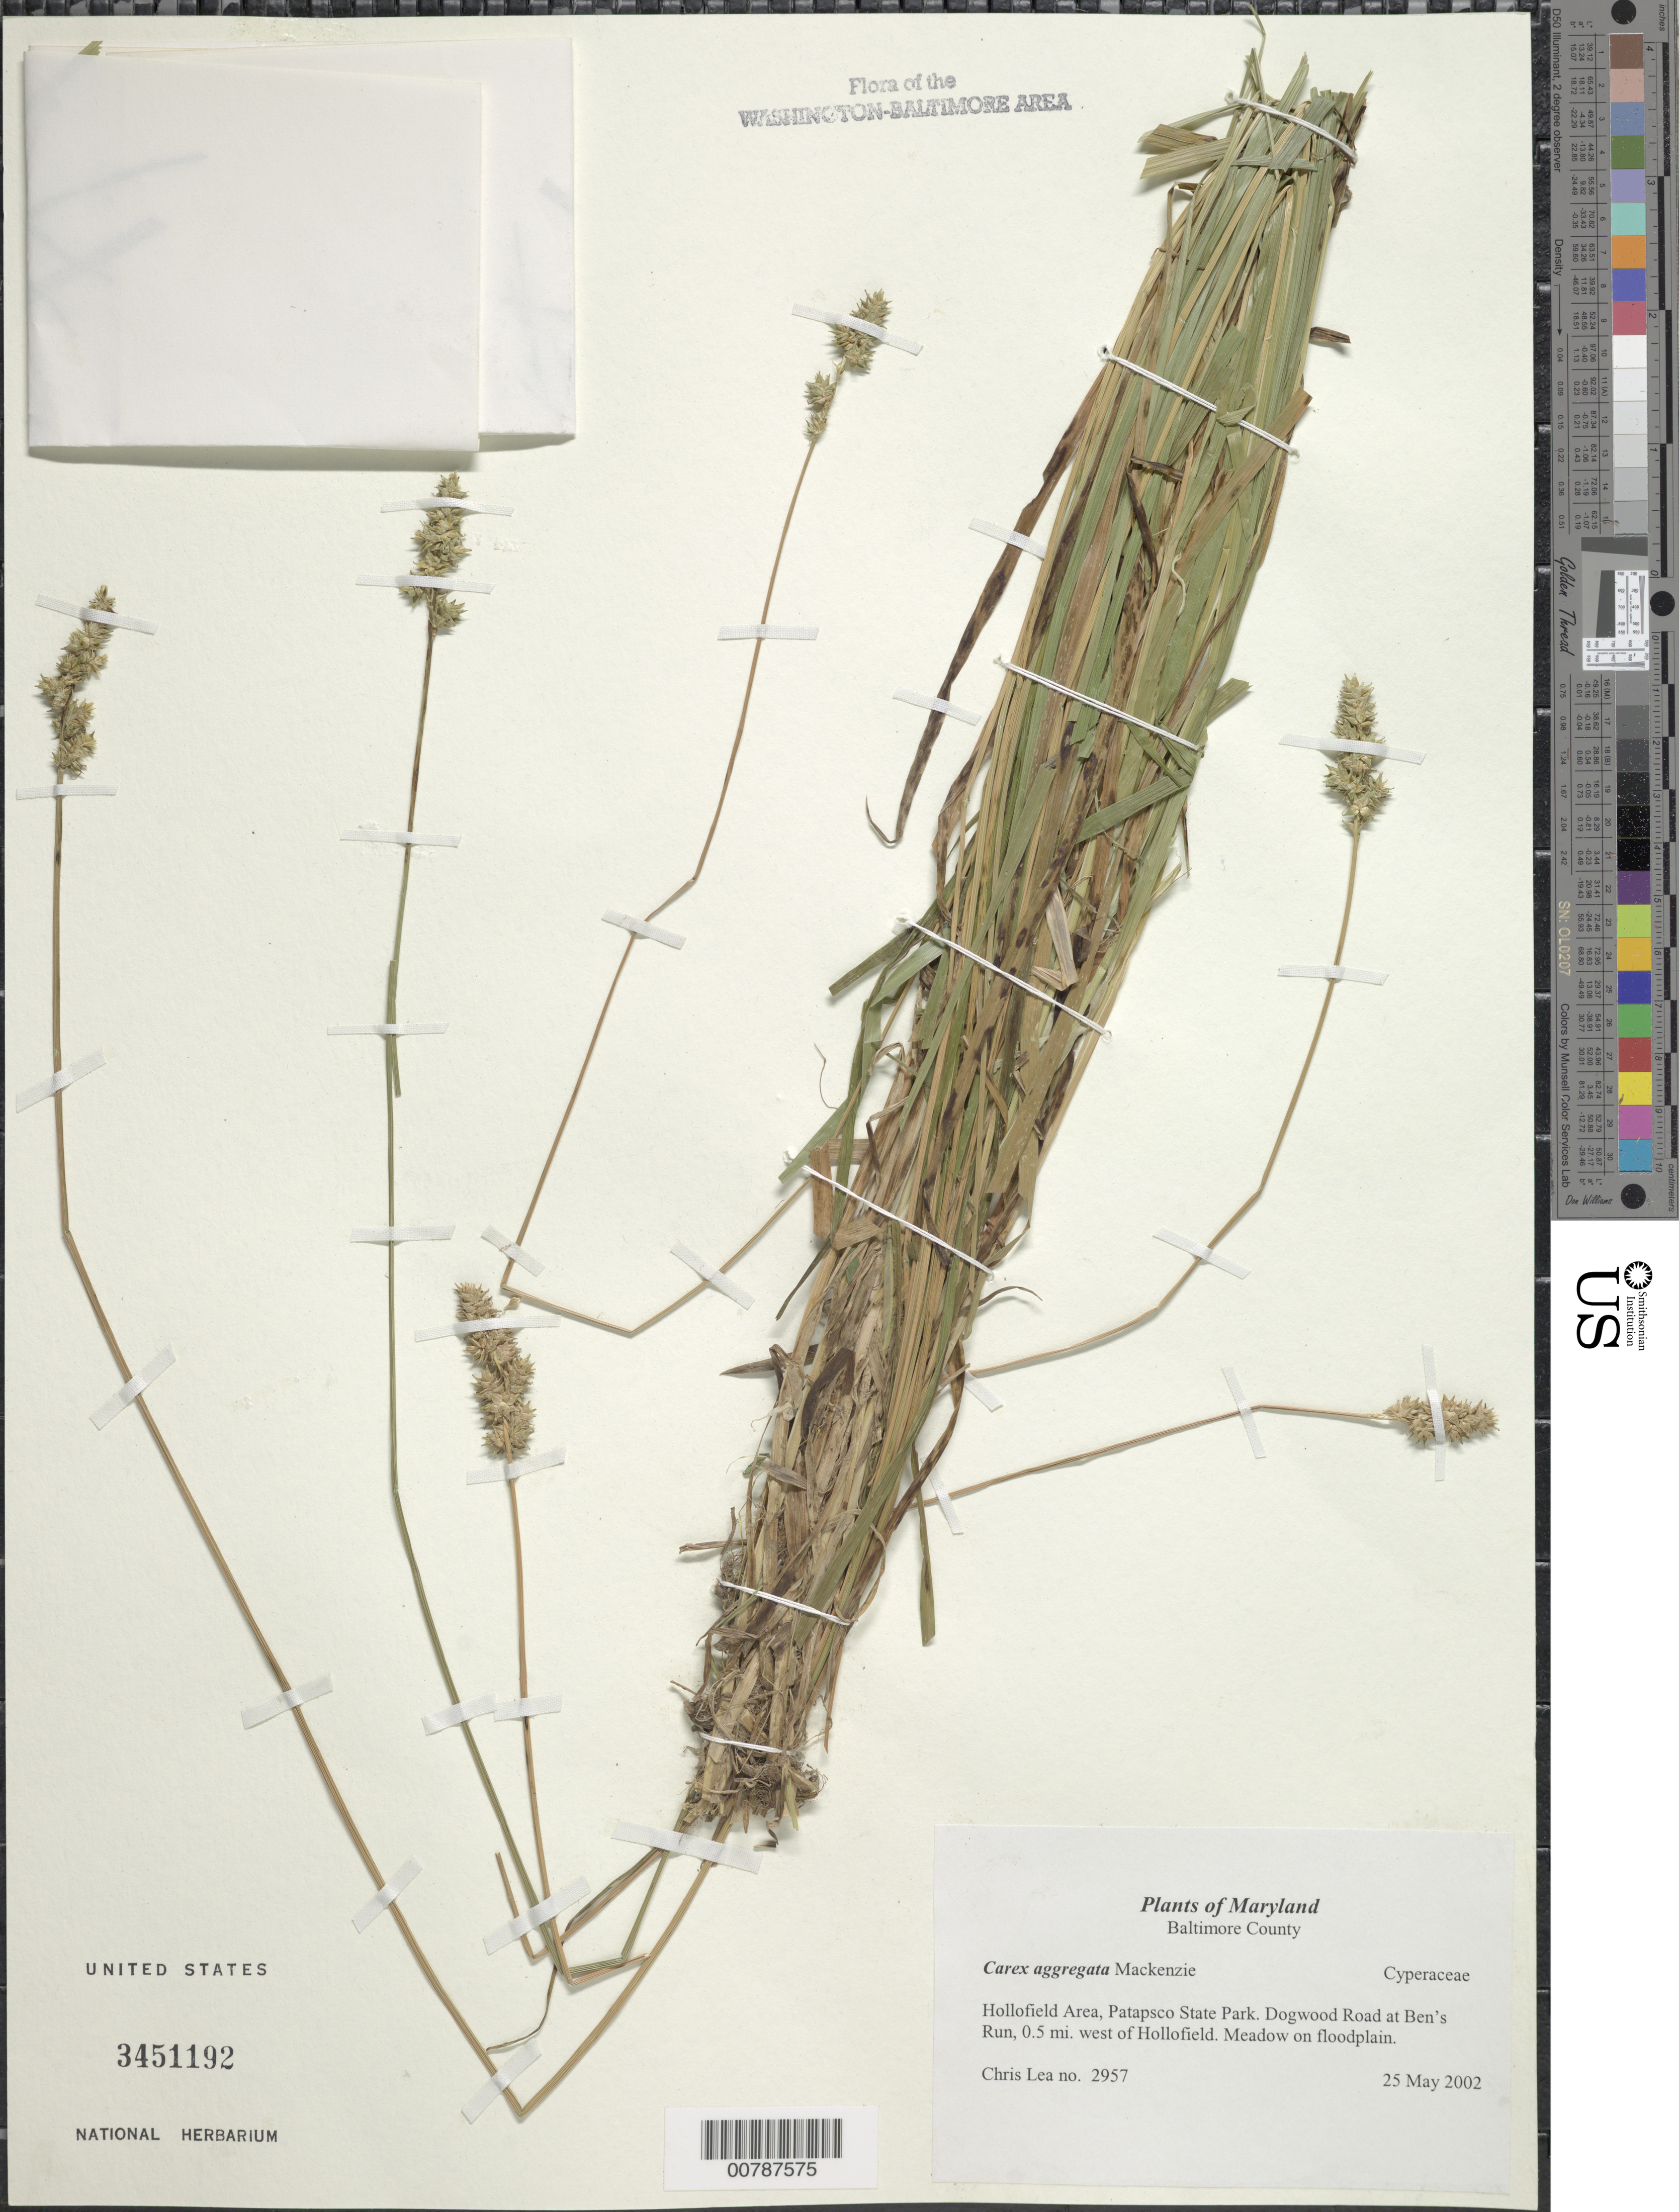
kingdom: Plantae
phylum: Tracheophyta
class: Liliopsida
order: Poales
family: Cyperaceae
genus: Carex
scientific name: Carex aggregata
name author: Mack.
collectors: C. Lea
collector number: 2957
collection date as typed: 25 May 2002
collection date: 2002-05-25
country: United States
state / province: Maryland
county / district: Baltimore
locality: Hollofield Area, Patapsco State Park. Dogwood Road at Ben's Run, 0.5 mi. west of Hollofield.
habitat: Meadow on floodplain.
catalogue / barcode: US 3451192